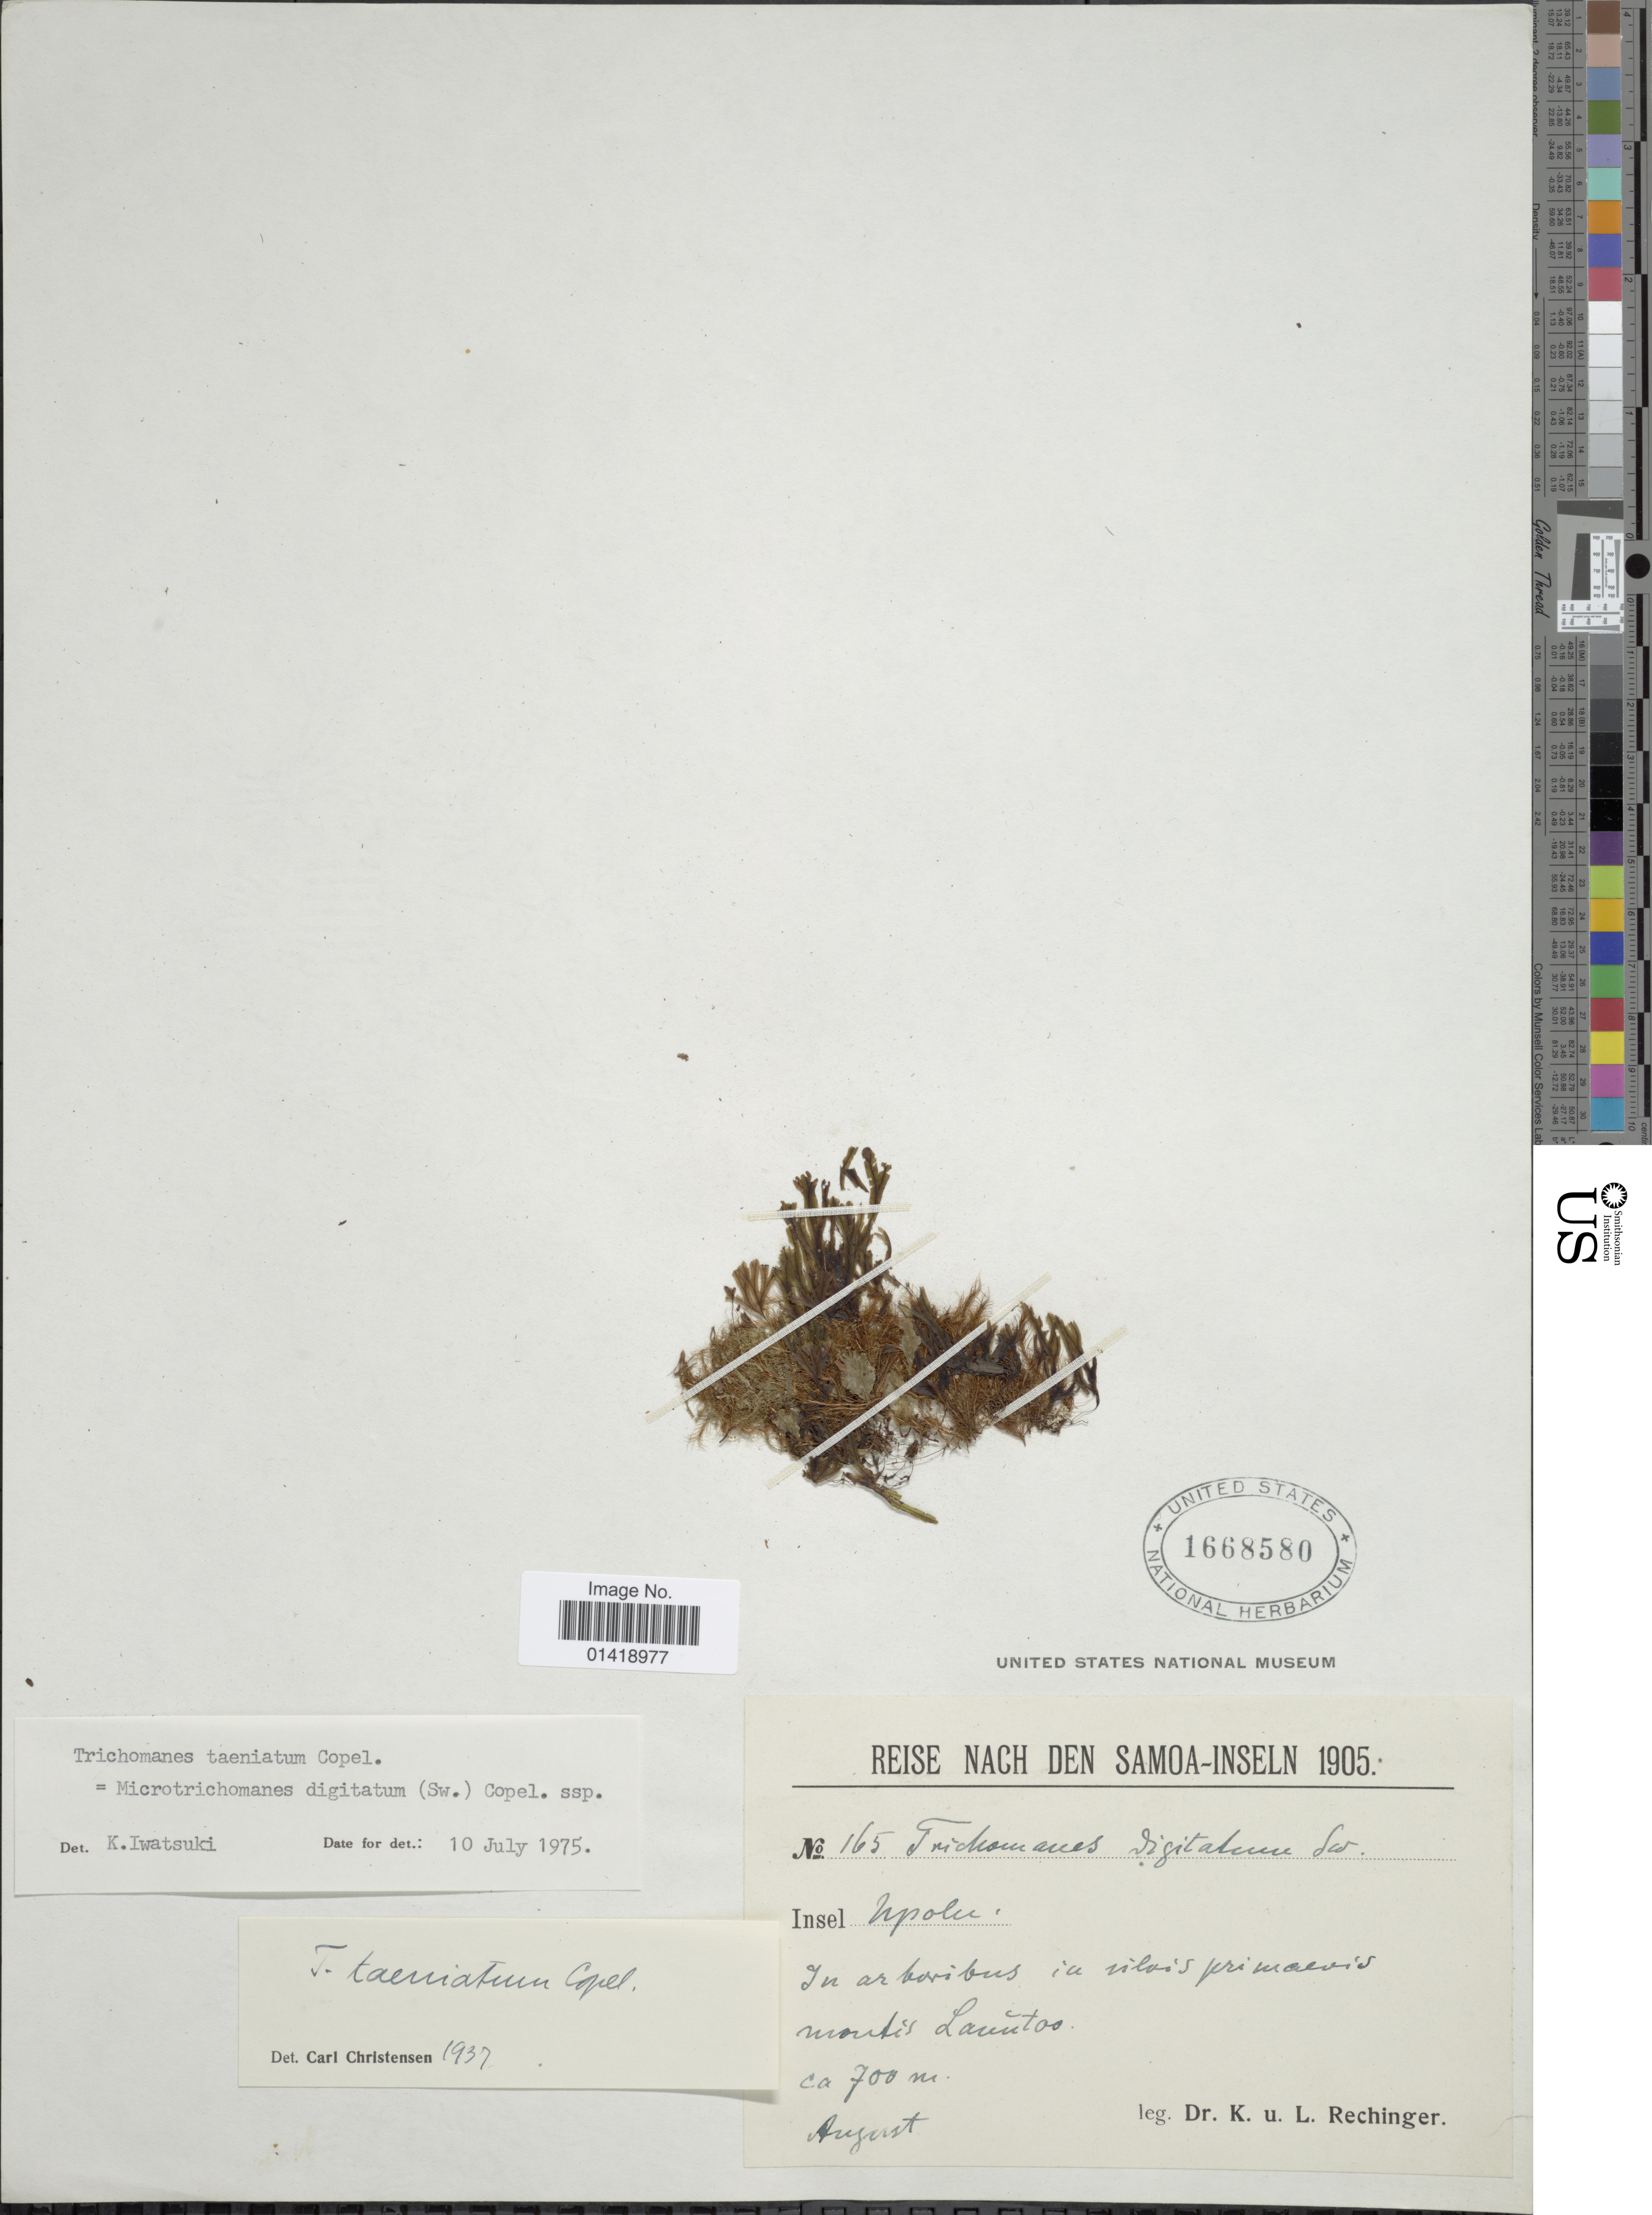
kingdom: Plantae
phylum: Tracheophyta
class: Polypodiopsida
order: Hymenophyllales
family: Hymenophyllaceae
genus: Hymenophyllum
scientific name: Hymenophyllum digitatum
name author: (Sw.) Fosberg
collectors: K. Rechinger & L. Rechinger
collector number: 165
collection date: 1905-08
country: Samoa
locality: Insel Upolu in arboribus is nibois primaevis moutis Launtos [interpreted]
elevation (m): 700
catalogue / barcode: US 1668580